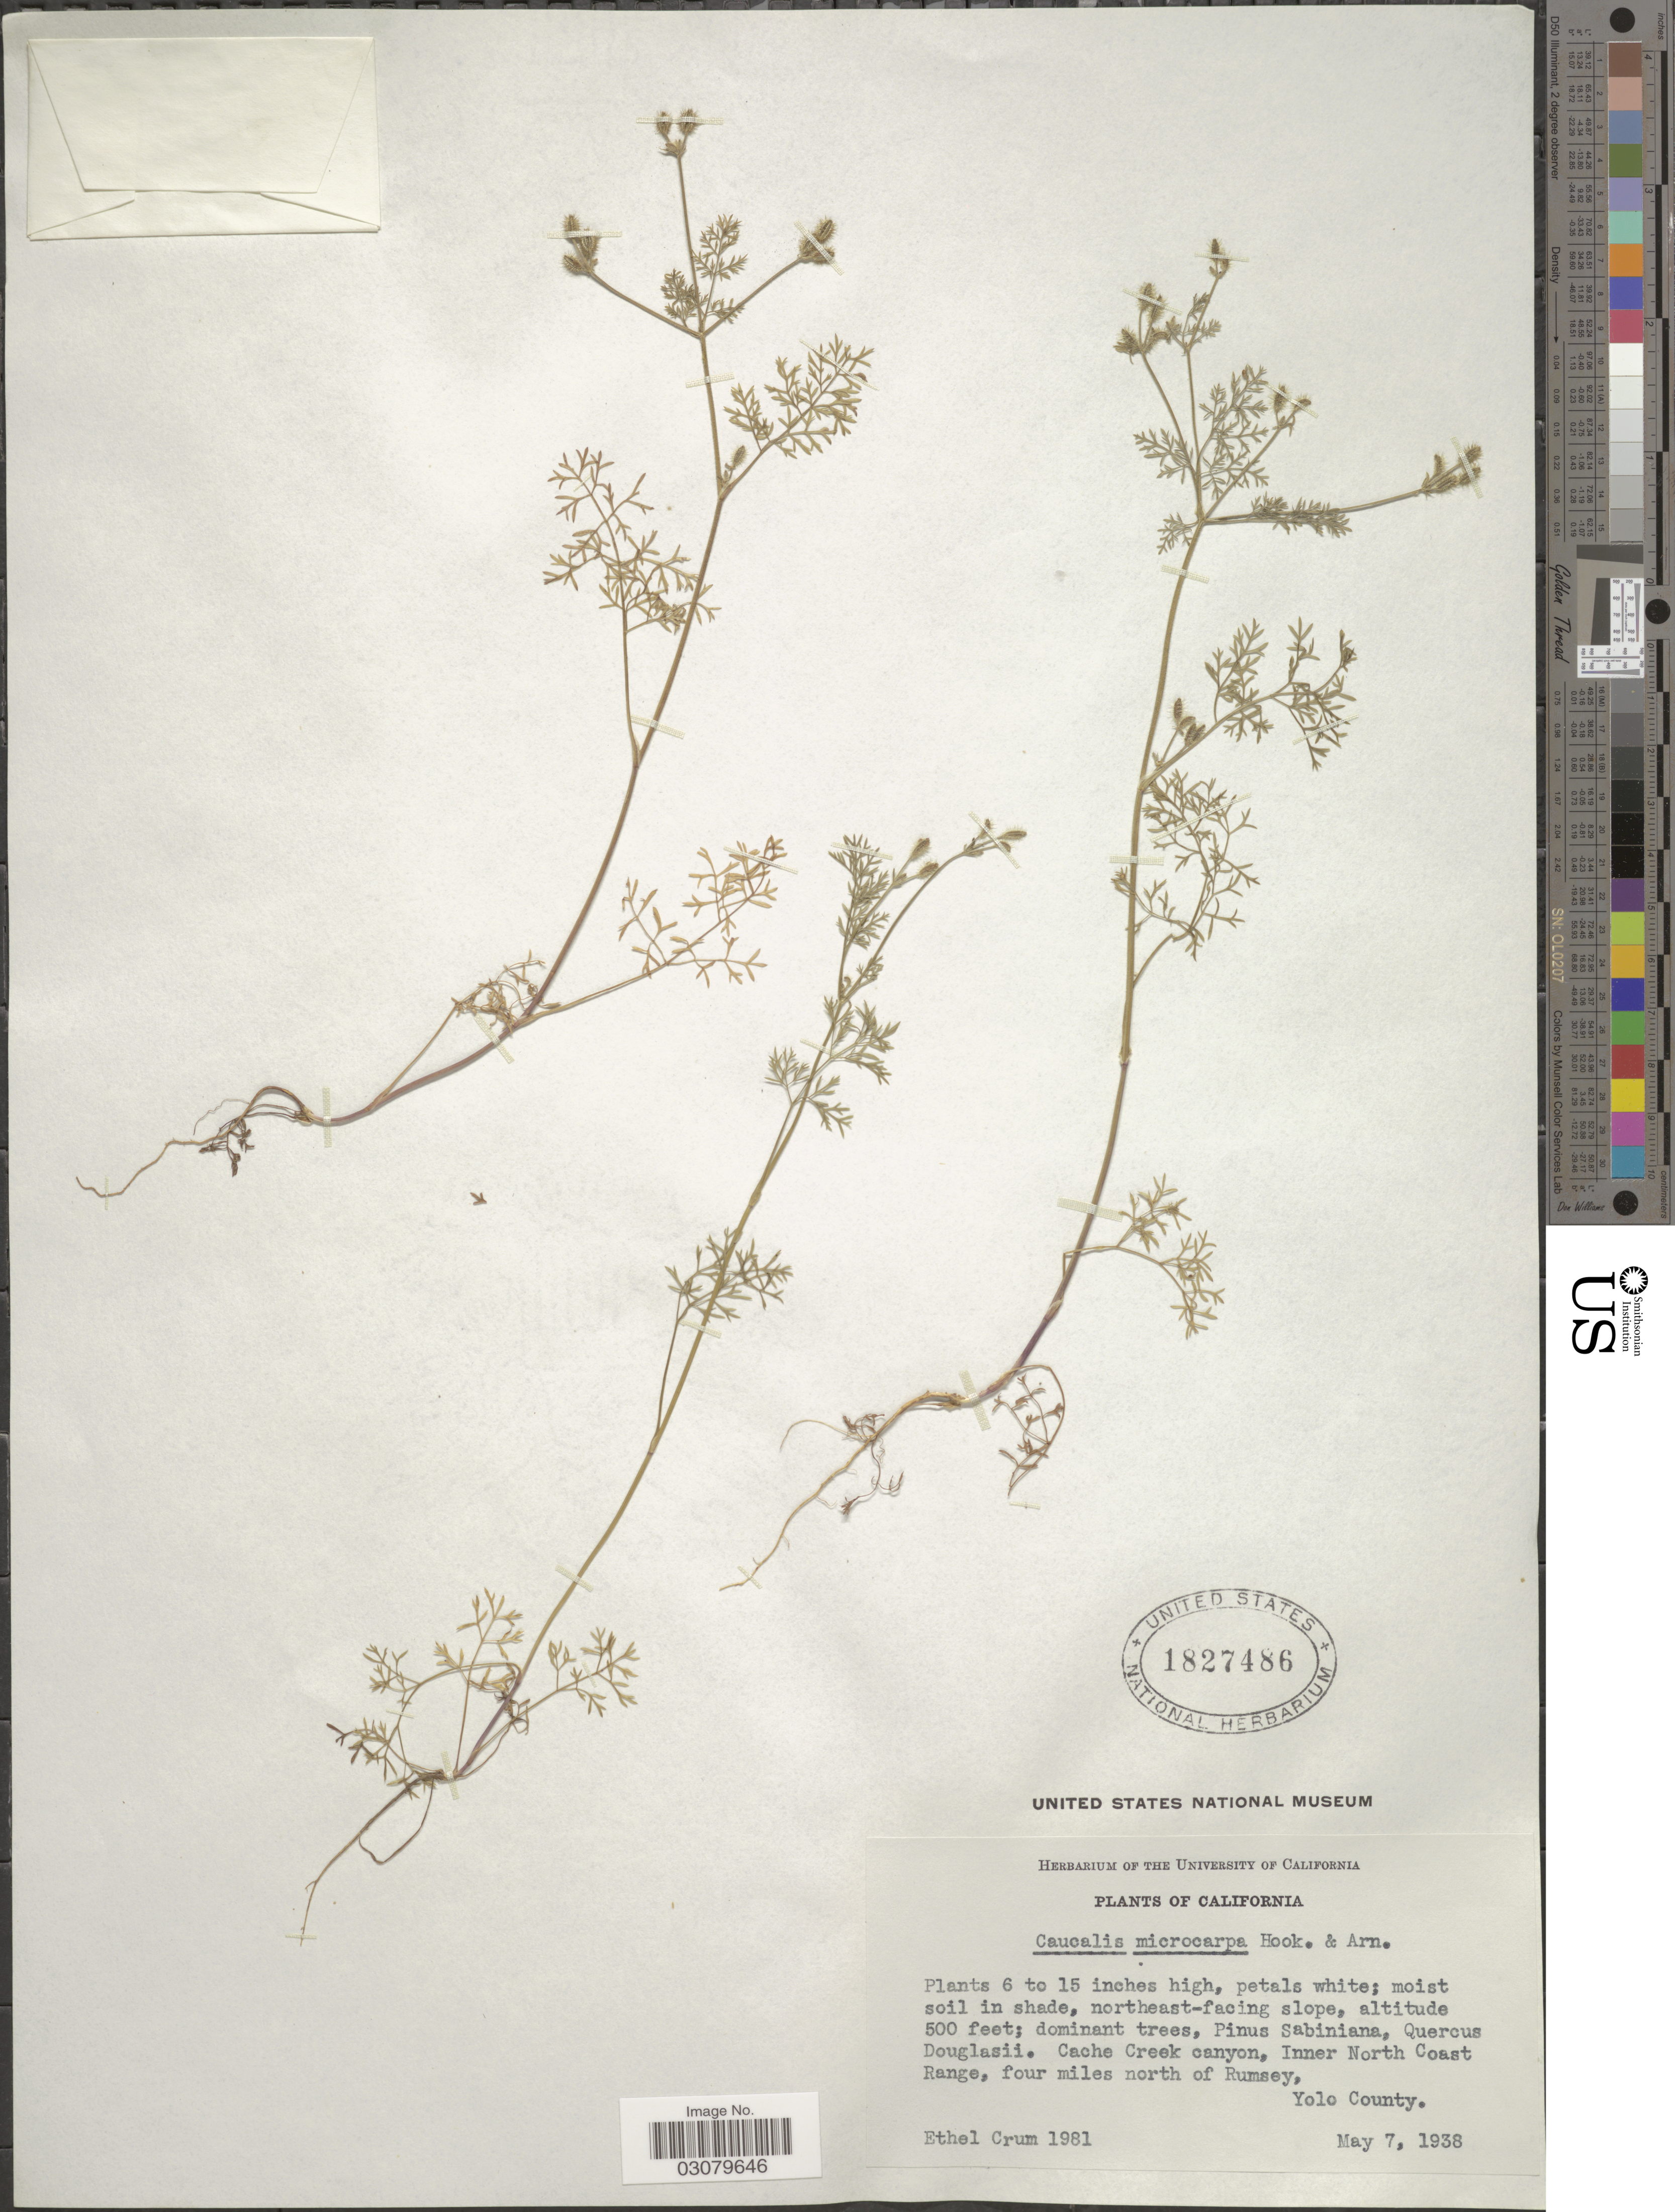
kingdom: Plantae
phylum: Tracheophyta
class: Magnoliopsida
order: Apiales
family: Apiaceae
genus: Caucalis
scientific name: Caucalis microcarpa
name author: Hook. & Arn.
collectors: E. K. Crum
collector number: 1981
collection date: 1938-05-07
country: United States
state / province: California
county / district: Yolo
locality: Cache Creek canyon, Inner North Coast Range, four miles north of Rumsey, Yolo County.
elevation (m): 152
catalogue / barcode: US 1827486